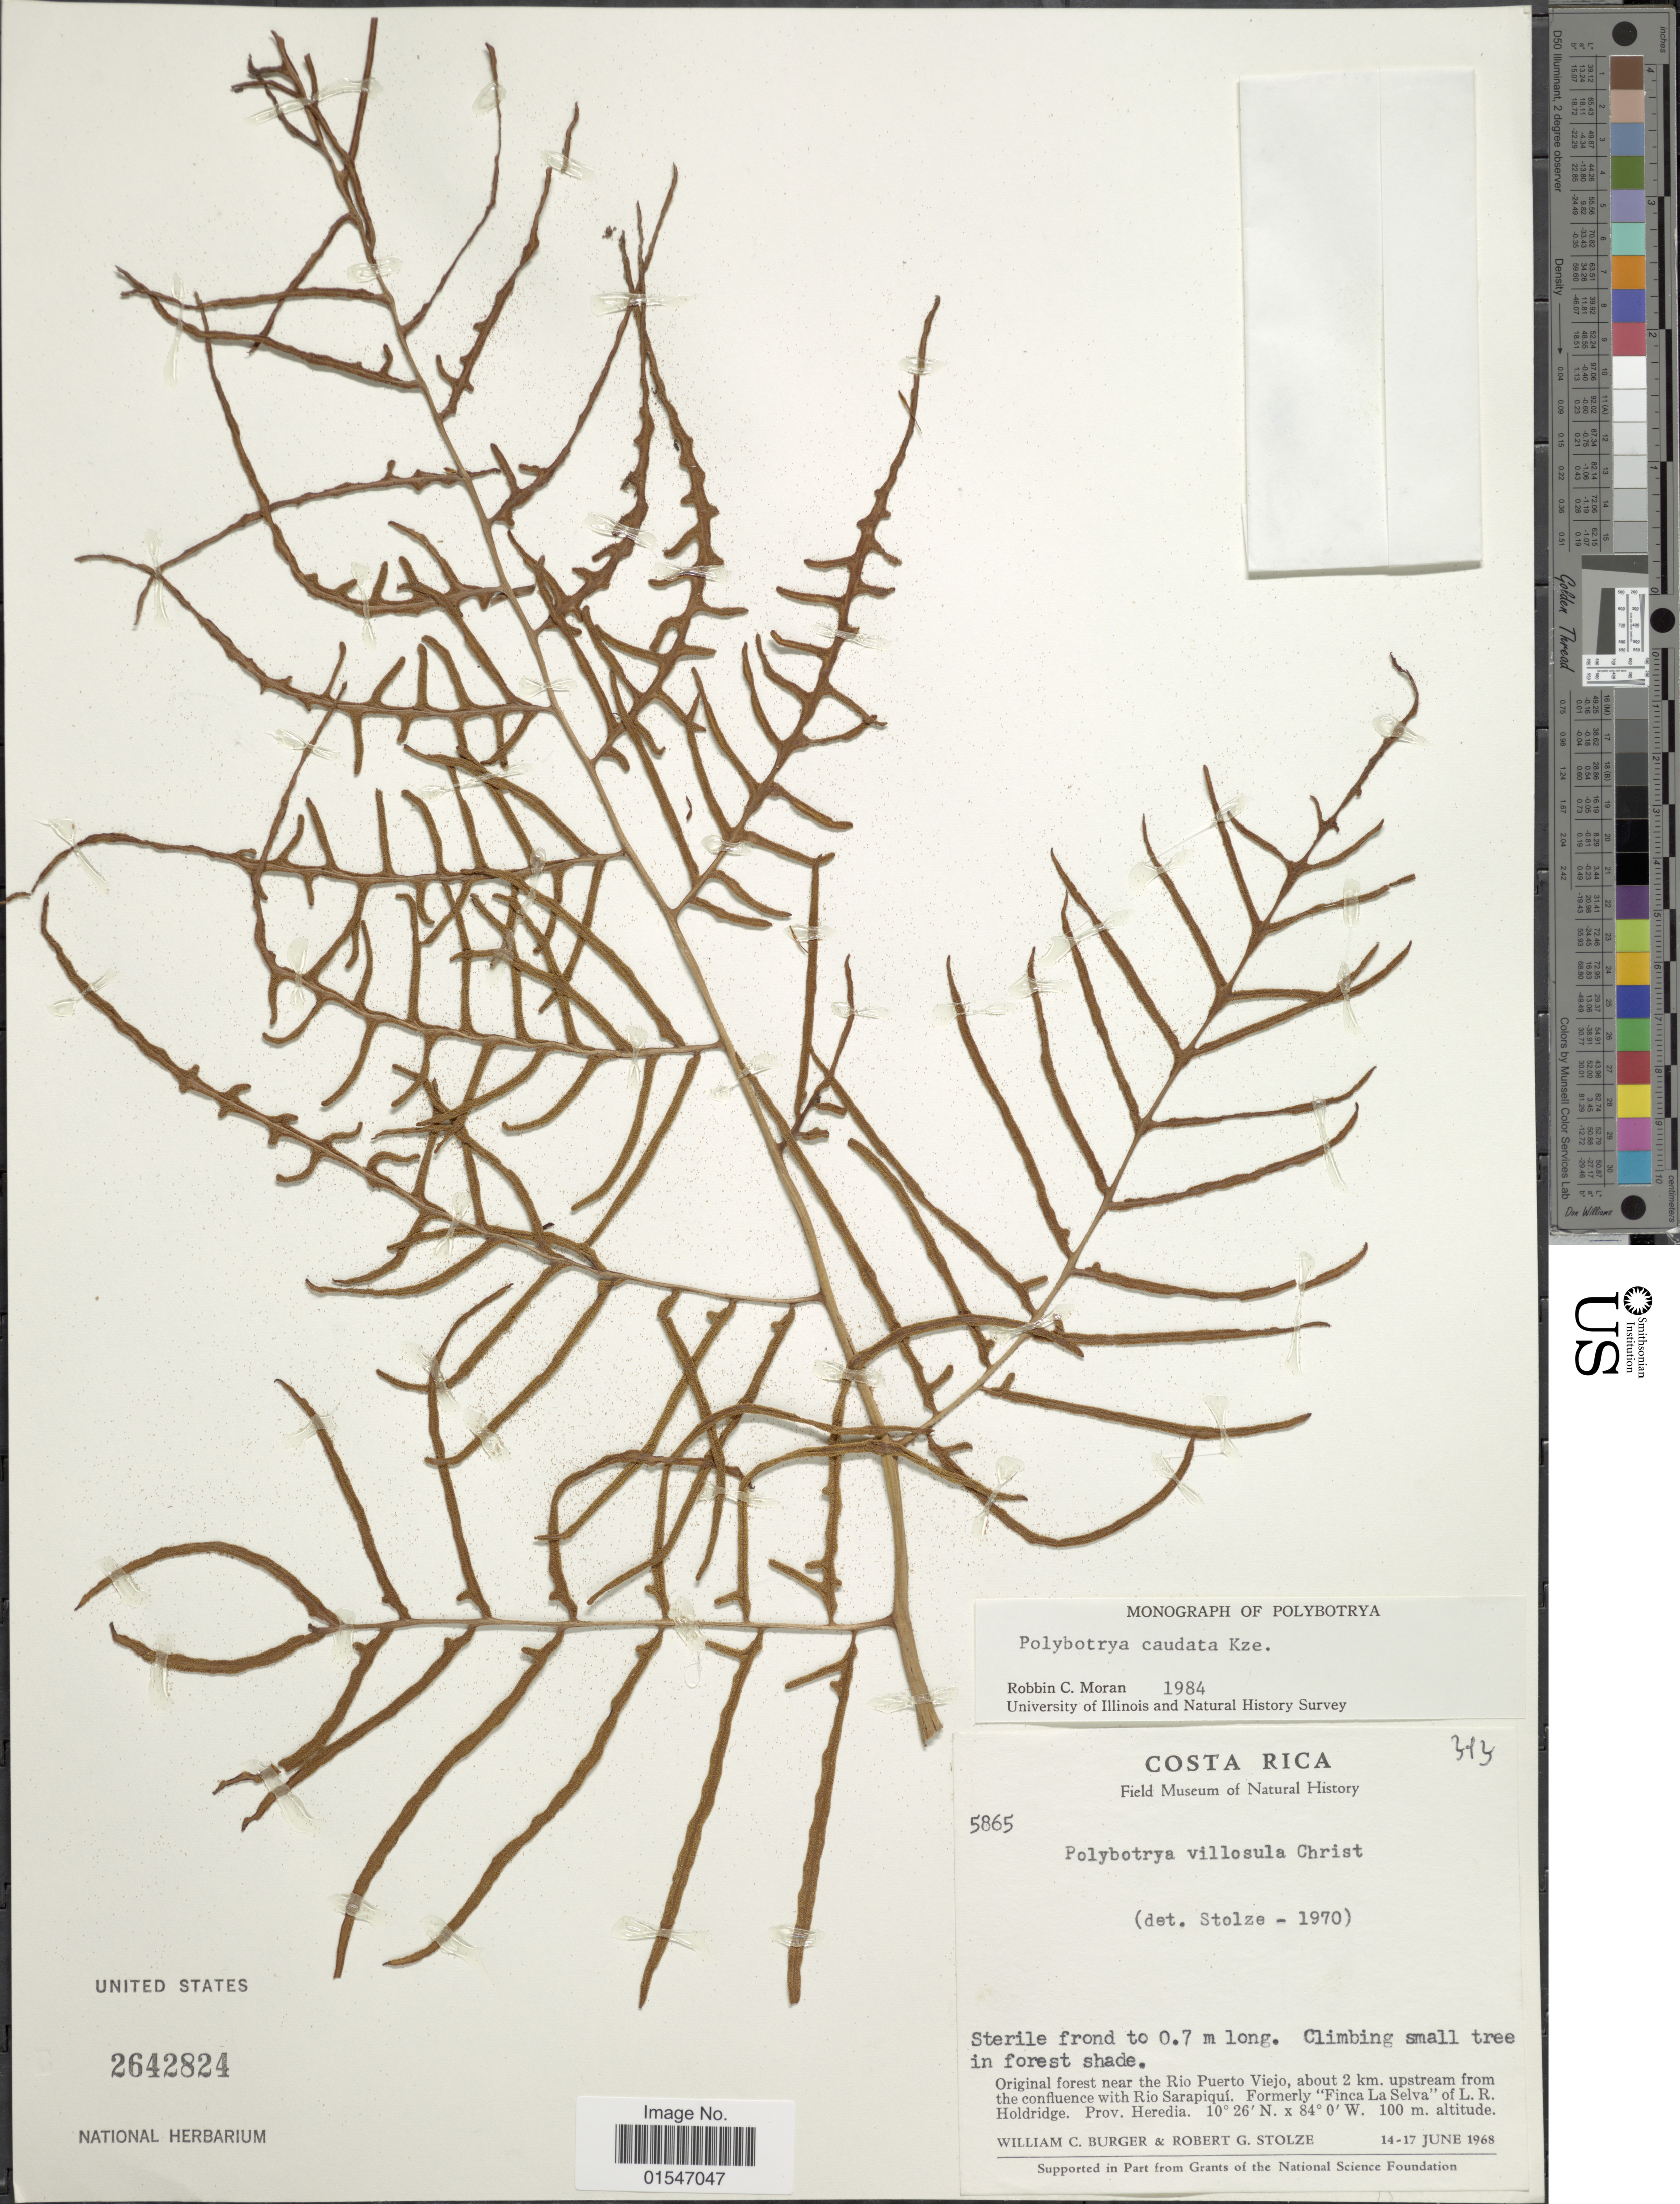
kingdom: Plantae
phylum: Tracheophyta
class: Polypodiopsida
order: Polypodiales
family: Dryopteridaceae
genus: Polybotrya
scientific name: Polybotrya caudata f. villosa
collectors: W. Burger & R. G. Stolze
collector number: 5865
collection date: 1968-06-14/1968-06-17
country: Costa Rica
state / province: Heredia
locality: Costa Rica. Original forest near Rio Puerto Viejo, about 2 km, upstream from the confluence with Rio Sarapiqui. Formerly "Finca La Selva" of L. R. Holdrige. Prov. Heredia.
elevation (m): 100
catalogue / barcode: US 2642824